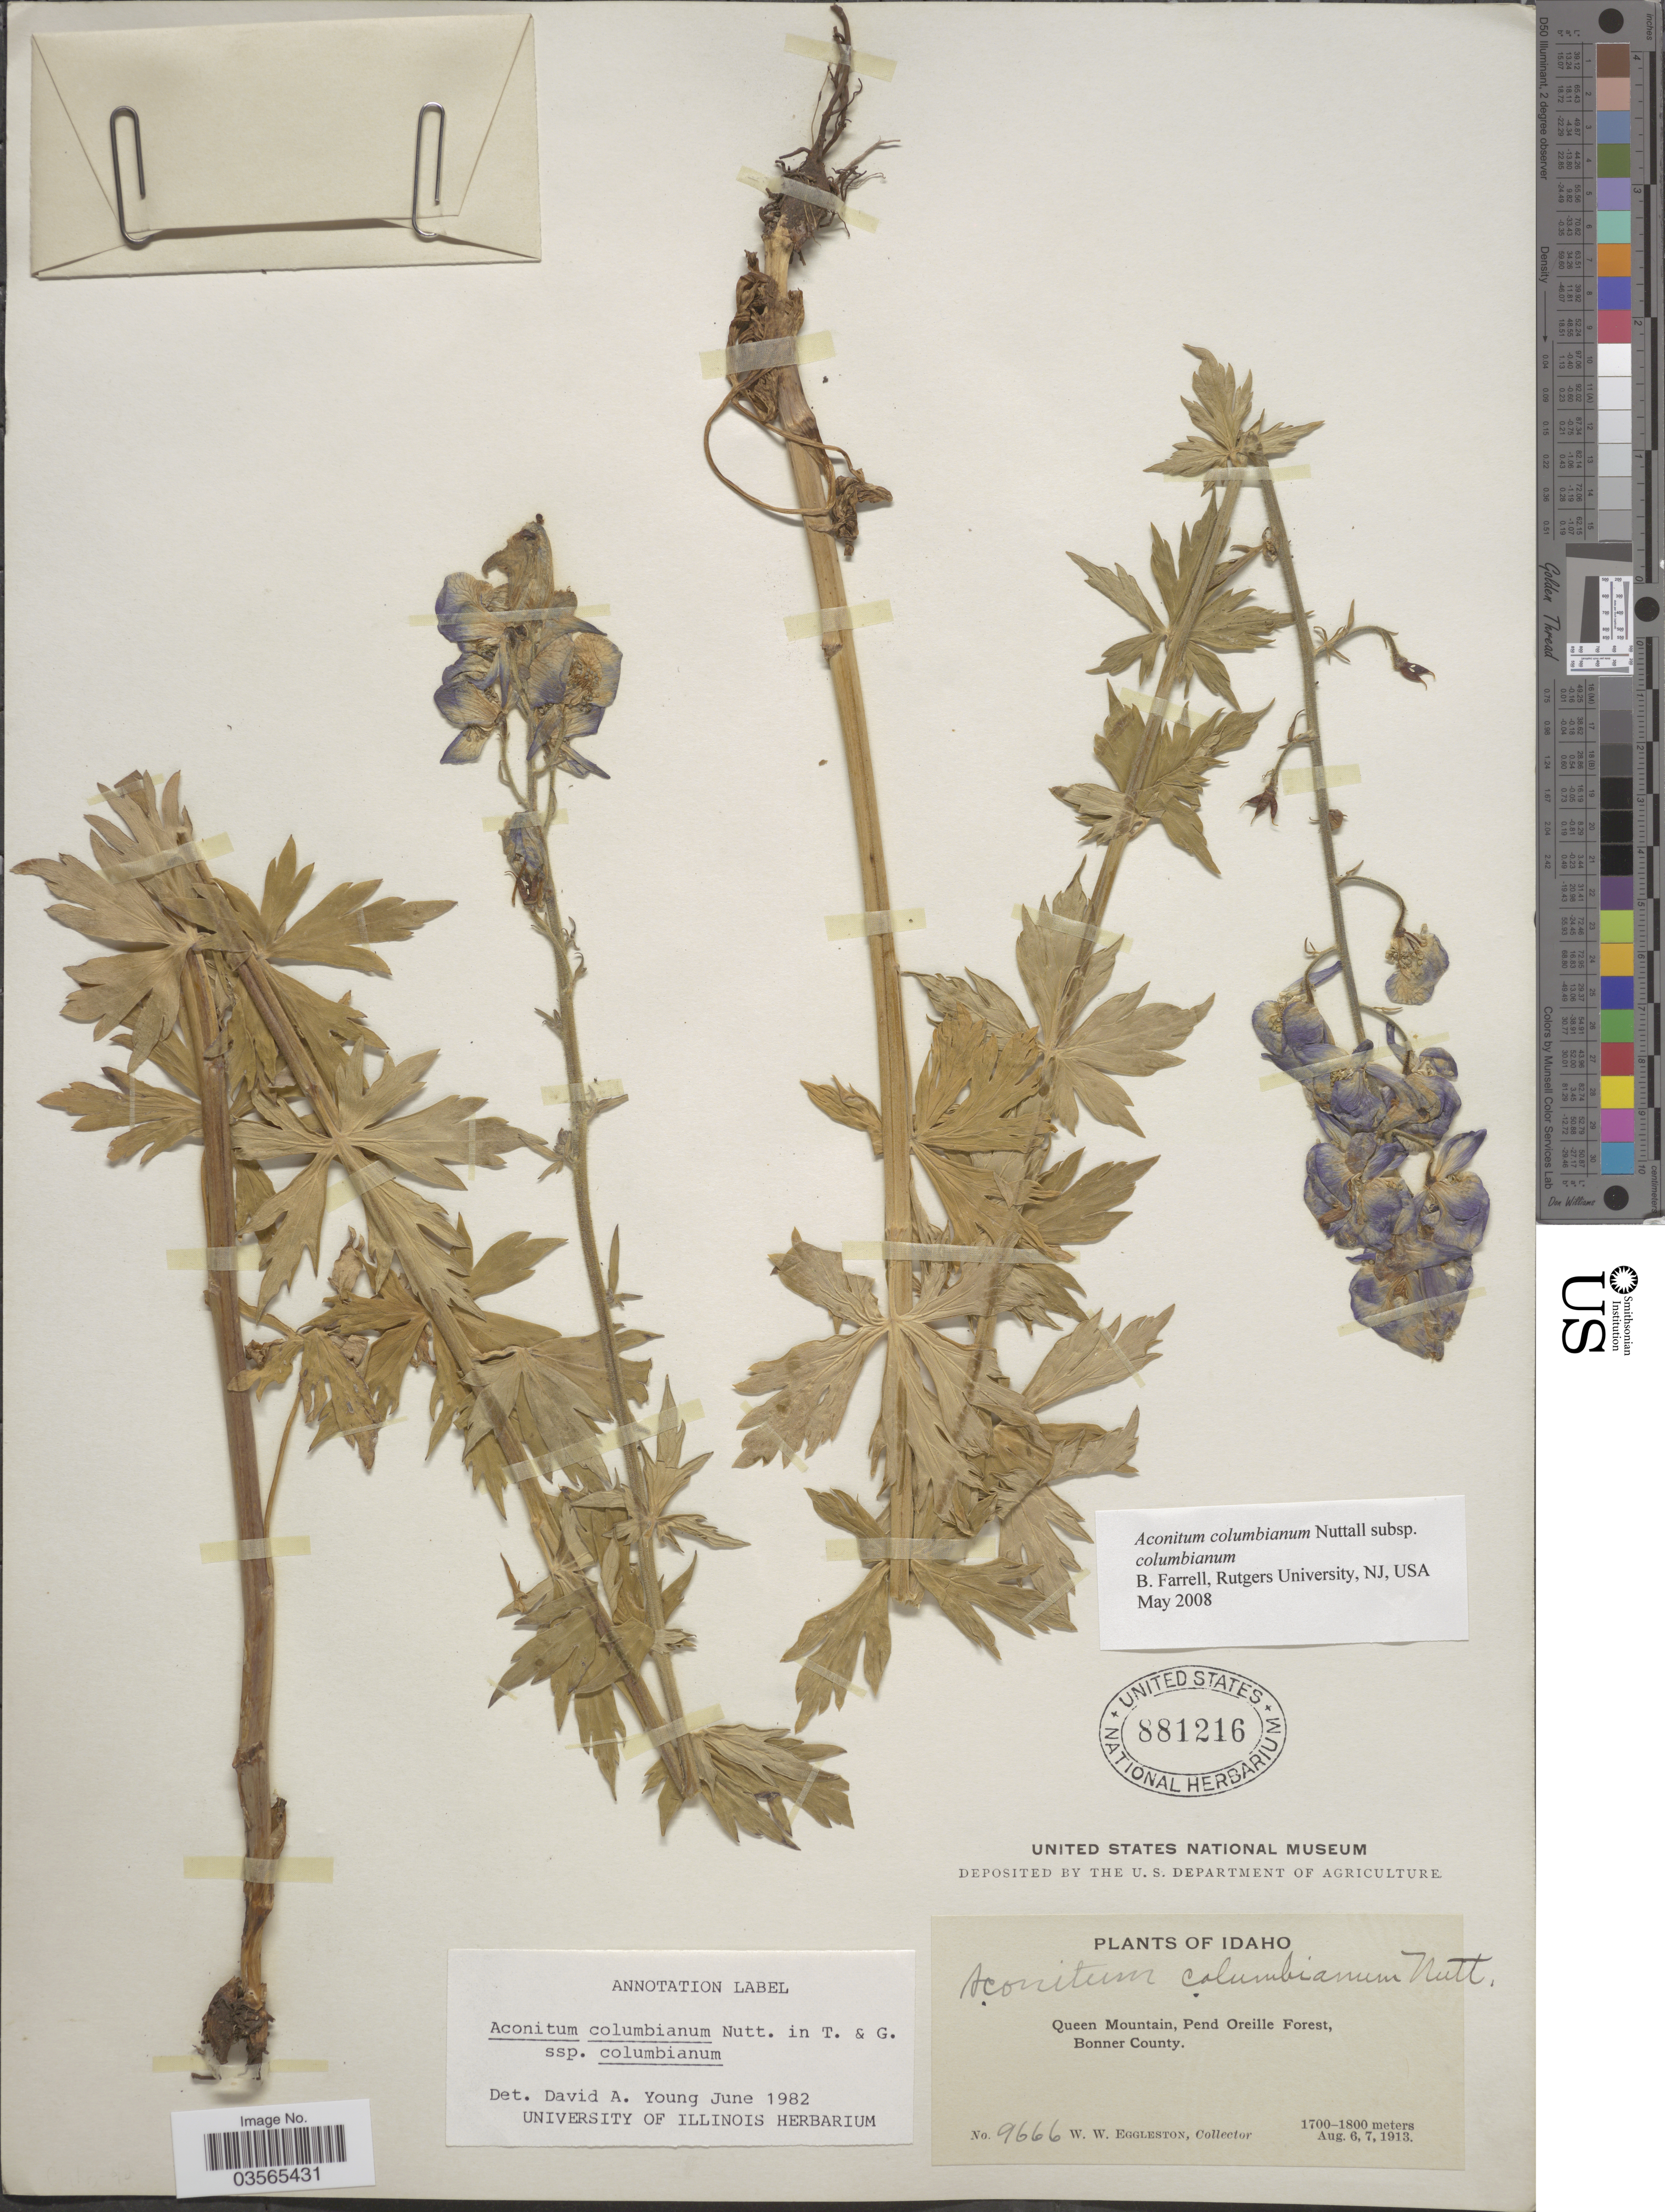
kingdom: Plantae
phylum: Tracheophyta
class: Magnoliopsida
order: Ranunculales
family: Ranunculaceae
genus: Aconitum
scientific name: Aconitum columbianum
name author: Nutt.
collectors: W. W. Eggleston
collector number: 9666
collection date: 1913-08-06/1913-08-07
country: United States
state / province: Idaho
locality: Queen Mountain, Pend Oreille Forest, Bonner County.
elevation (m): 1700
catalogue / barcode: US 881216